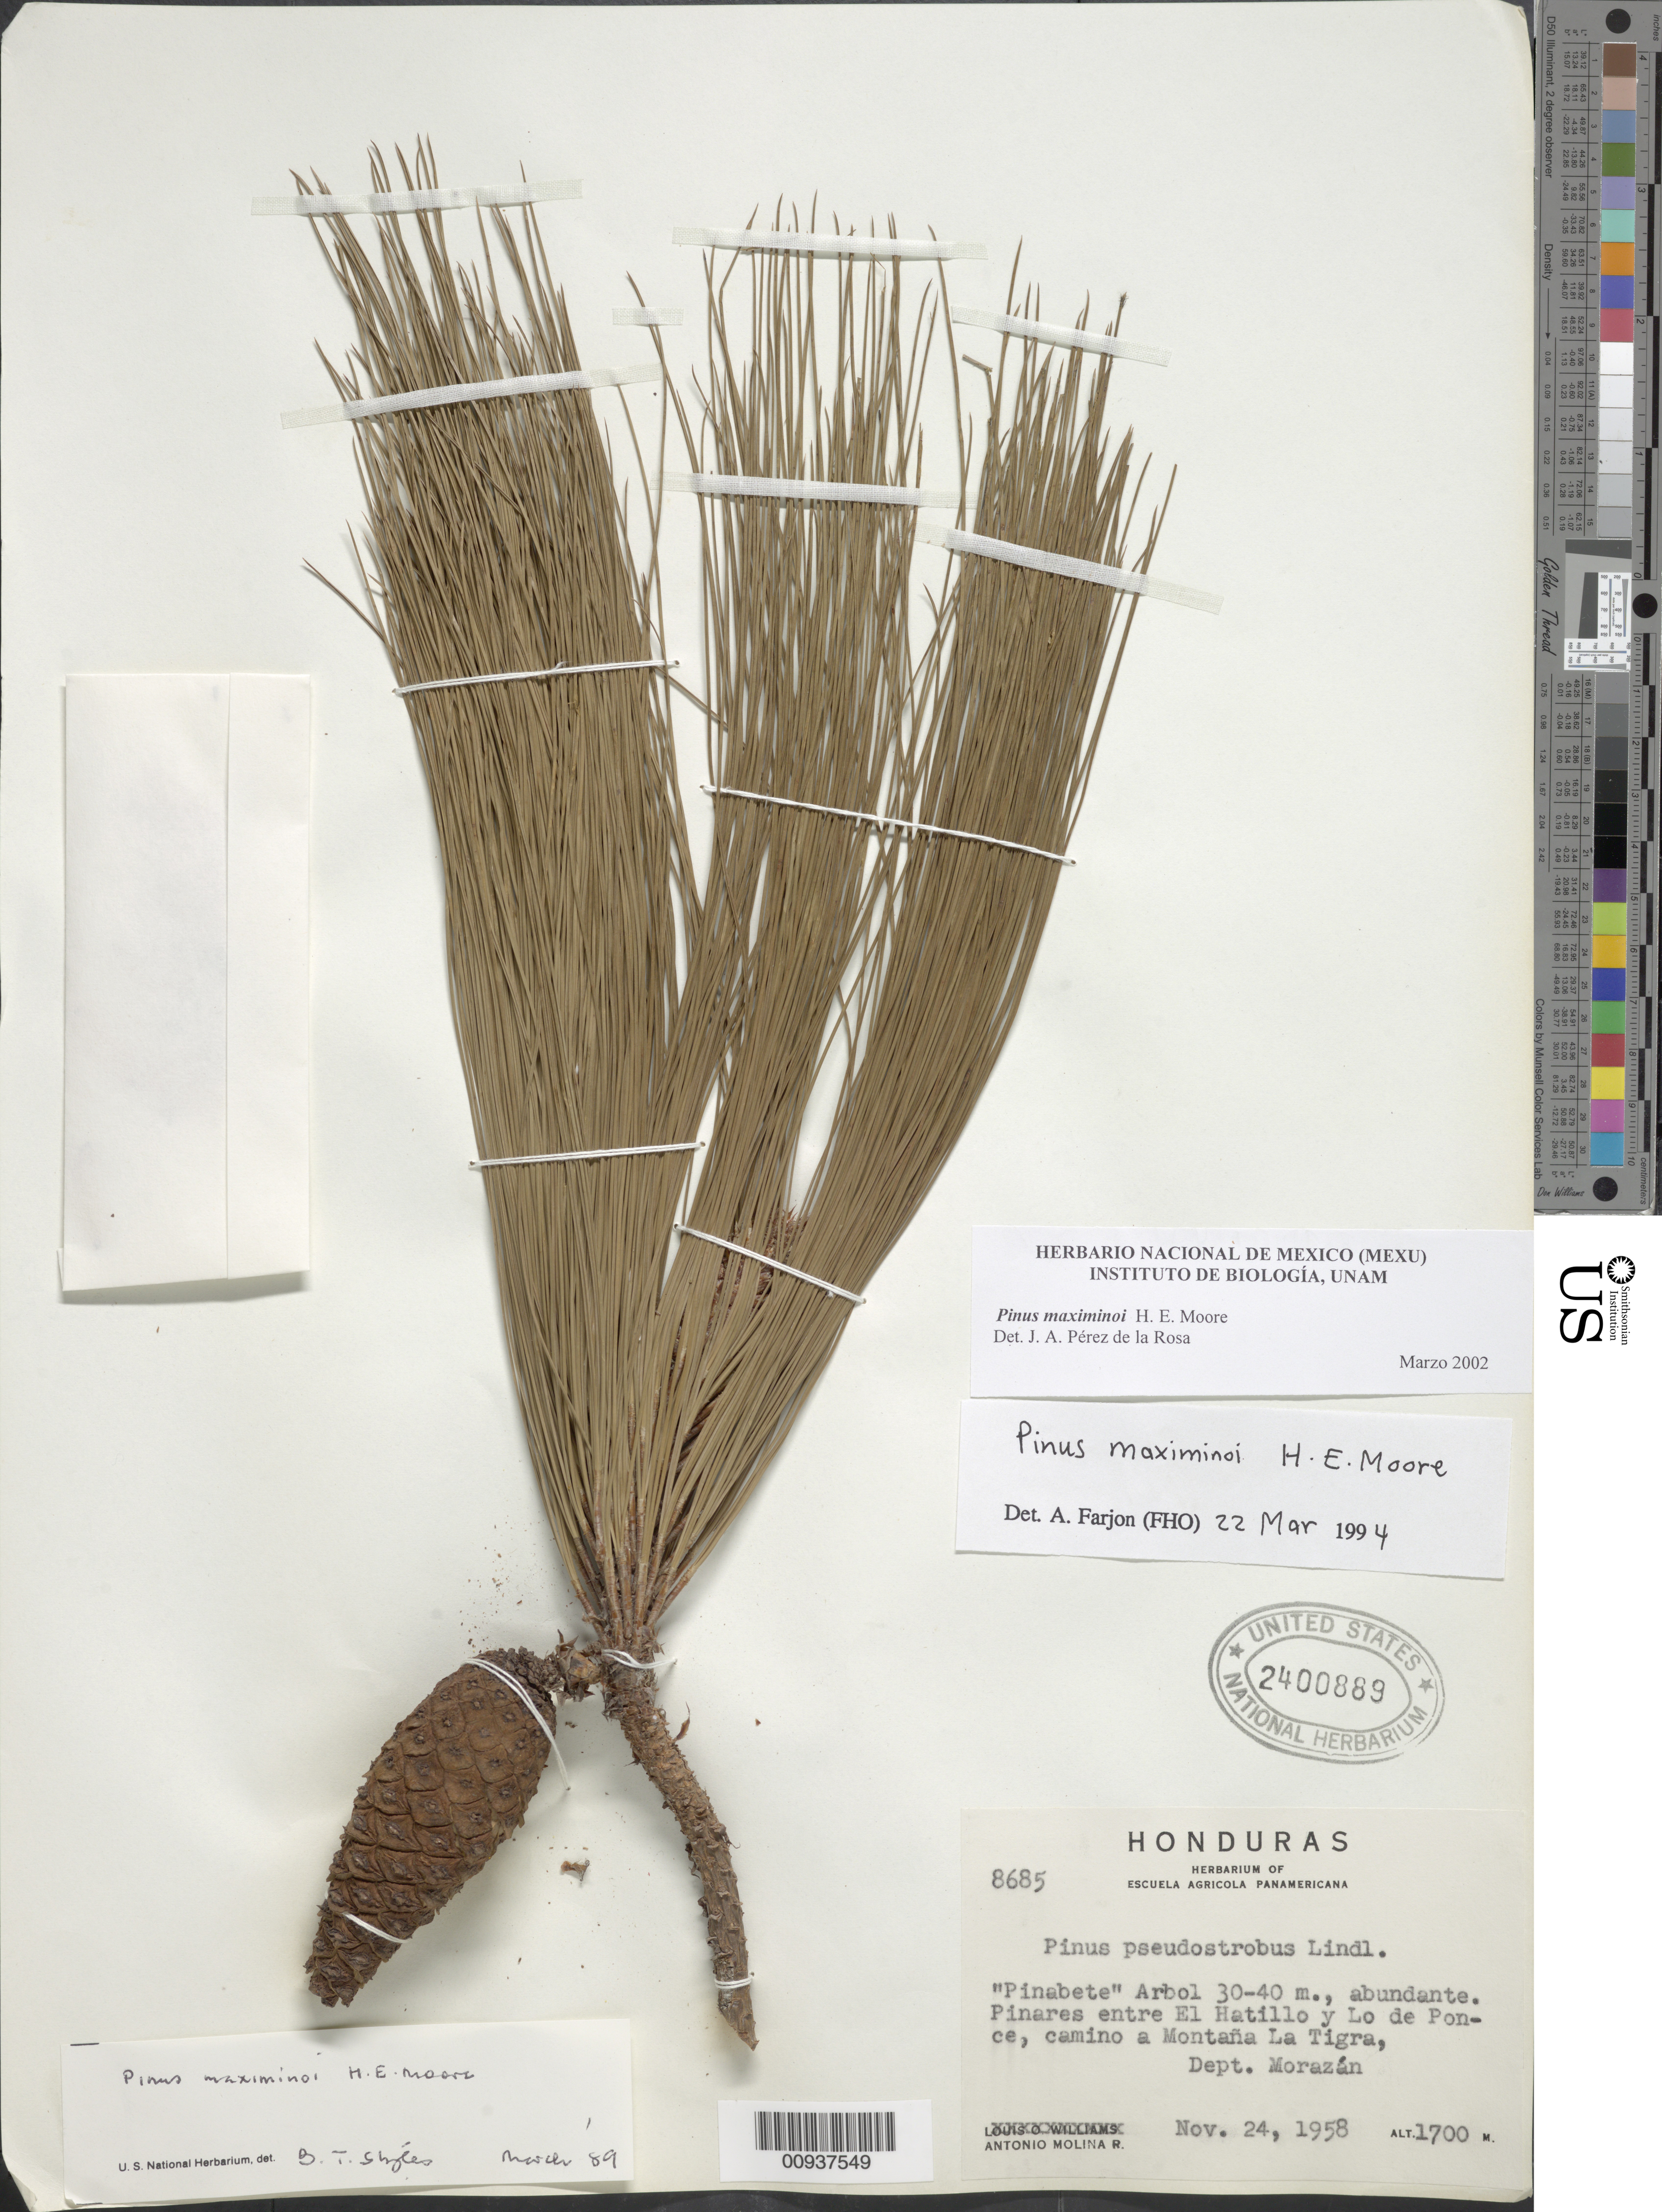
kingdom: Plantae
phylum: Tracheophyta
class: Pinopsida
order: Pinales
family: Pinaceae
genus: Pinus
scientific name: Pinus maximinoi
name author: H.E. Moore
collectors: A. Molina R.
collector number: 8685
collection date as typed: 24 Nov 1958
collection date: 1958-11-24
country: Honduras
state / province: Fco. Morazán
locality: Entre El Hatillo y Lo de Ponce, camino a Montaña La Tigra.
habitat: Pinares.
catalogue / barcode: US 2400889